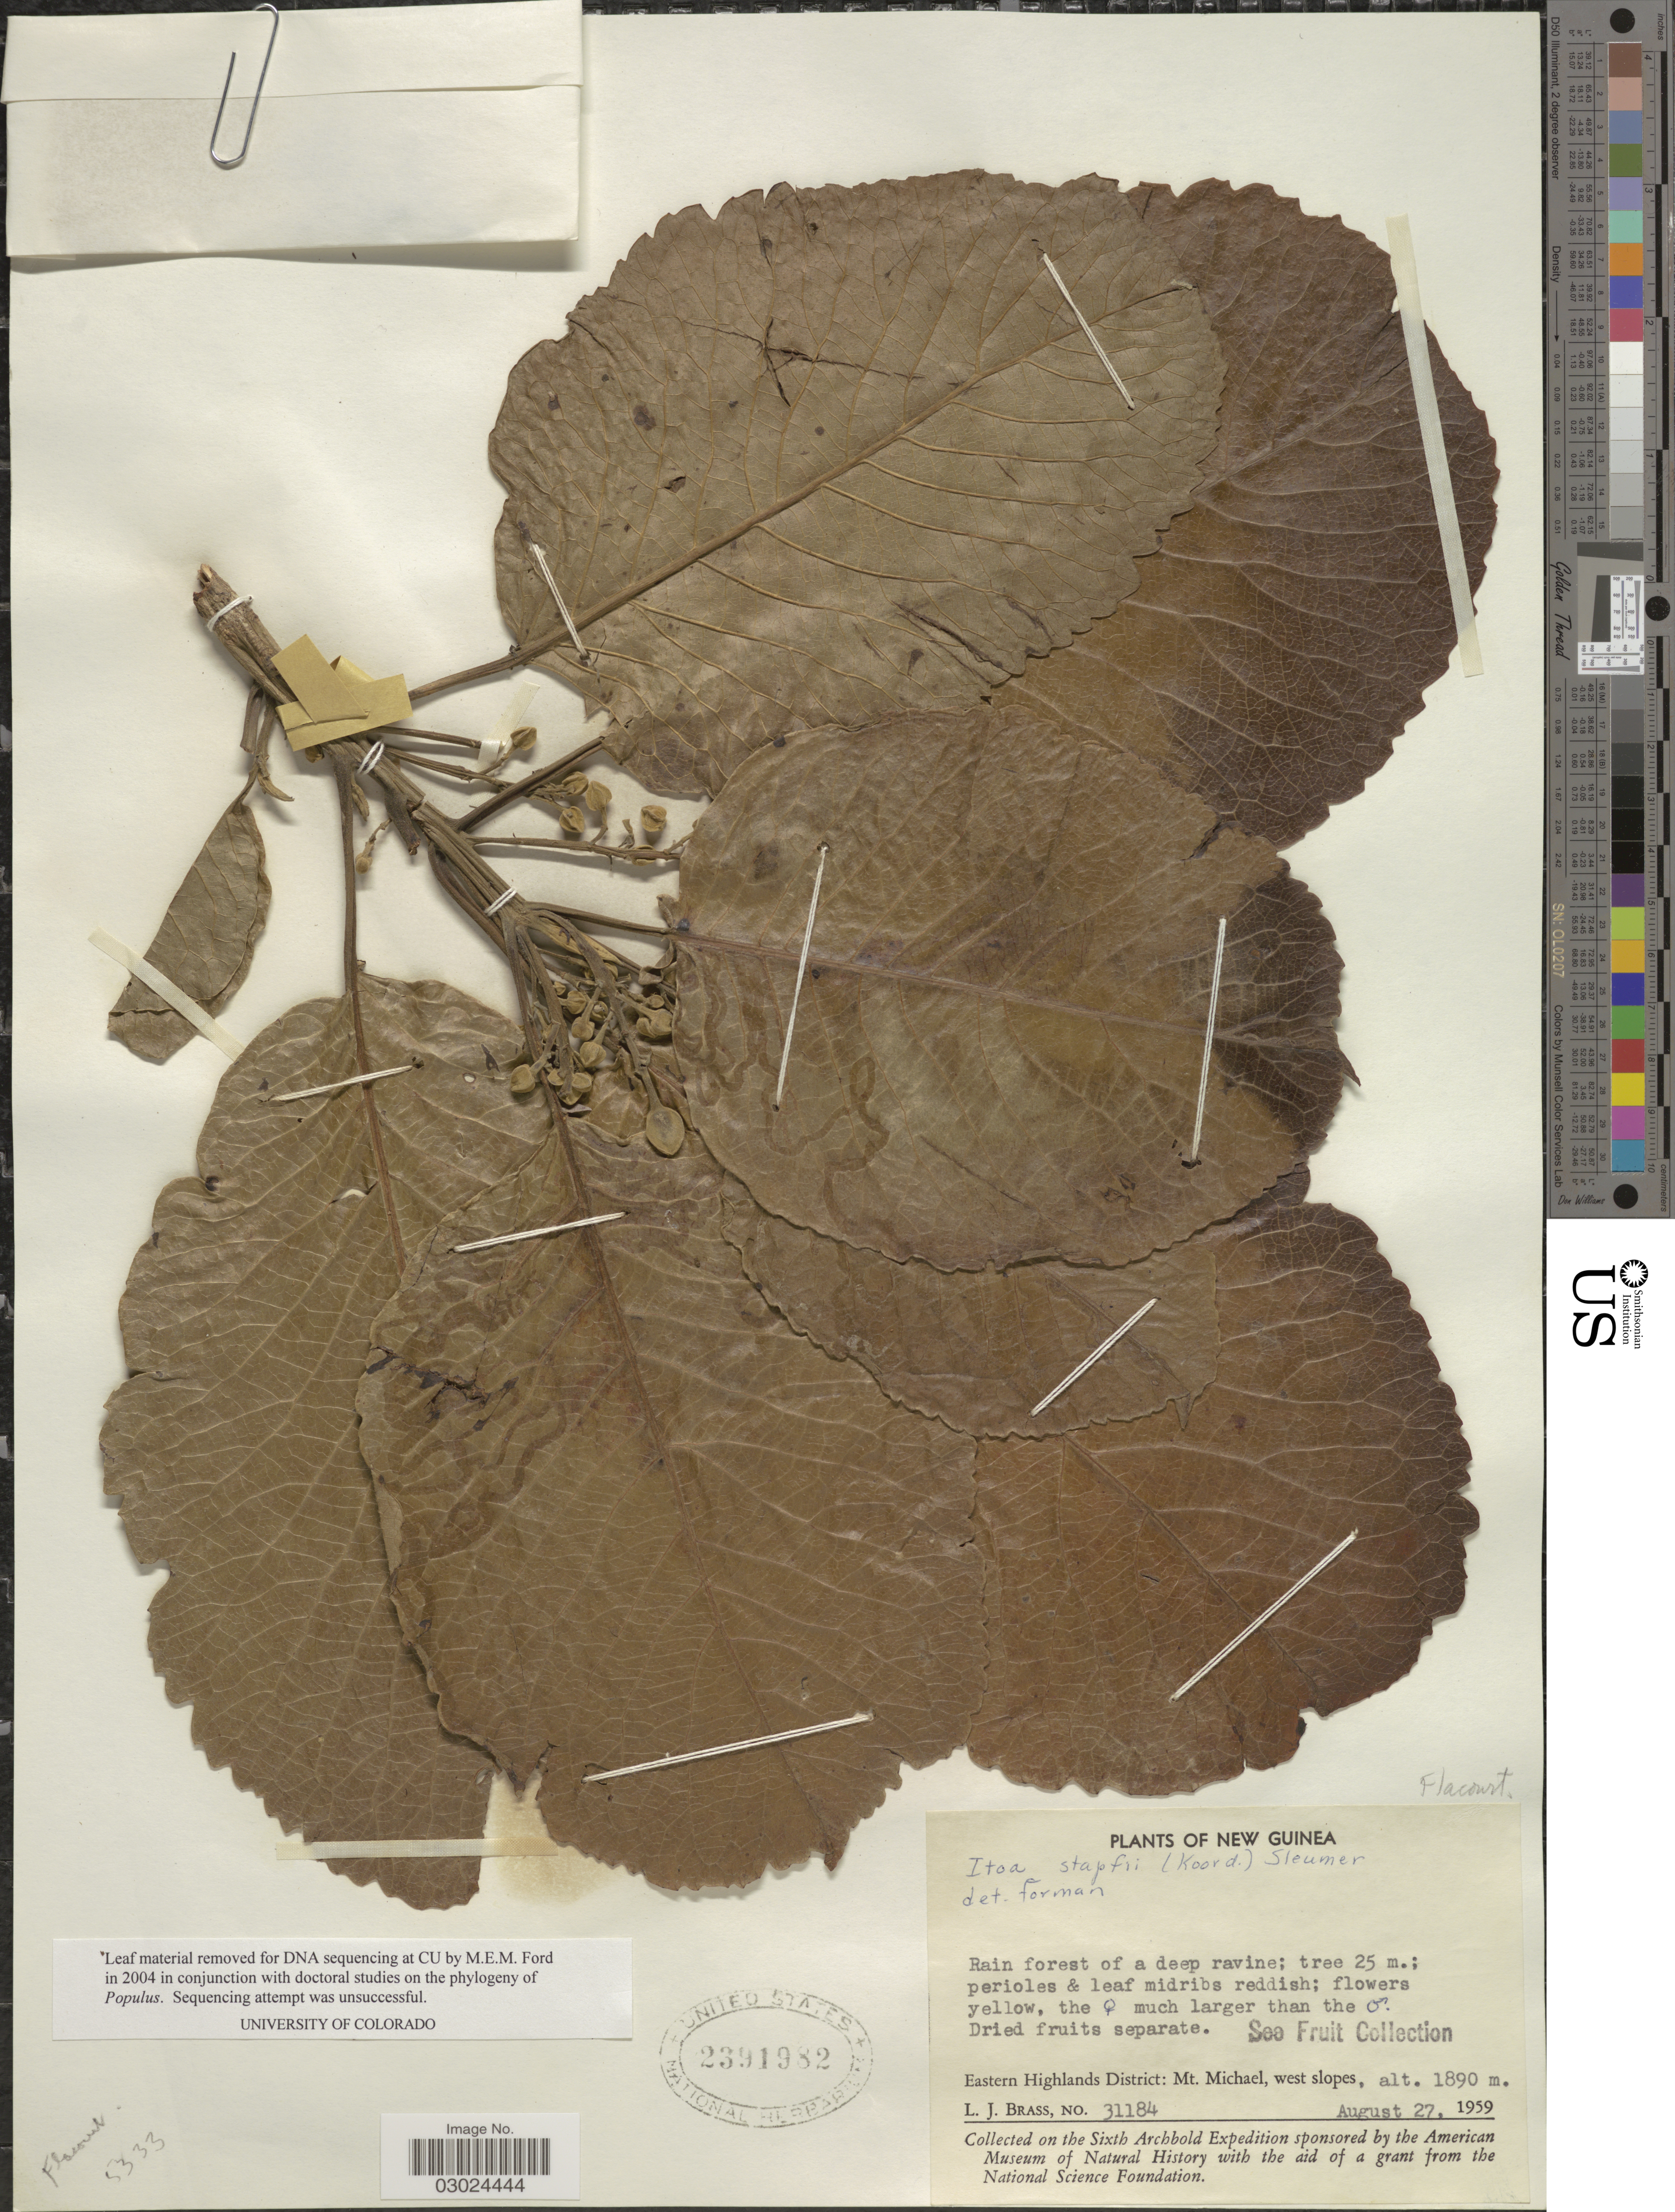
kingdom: Plantae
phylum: Tracheophyta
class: Magnoliopsida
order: Malpighiales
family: Salicaceae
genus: Itoa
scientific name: Itoa stapfii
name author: (Koord.) Sleumer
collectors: L. J. Brass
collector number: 31184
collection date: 1959-08-27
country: Papua New Guinea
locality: New Guinea. Eastern Highlands District: Mt. Michael, west slopes.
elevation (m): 1890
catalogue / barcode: US 2391982